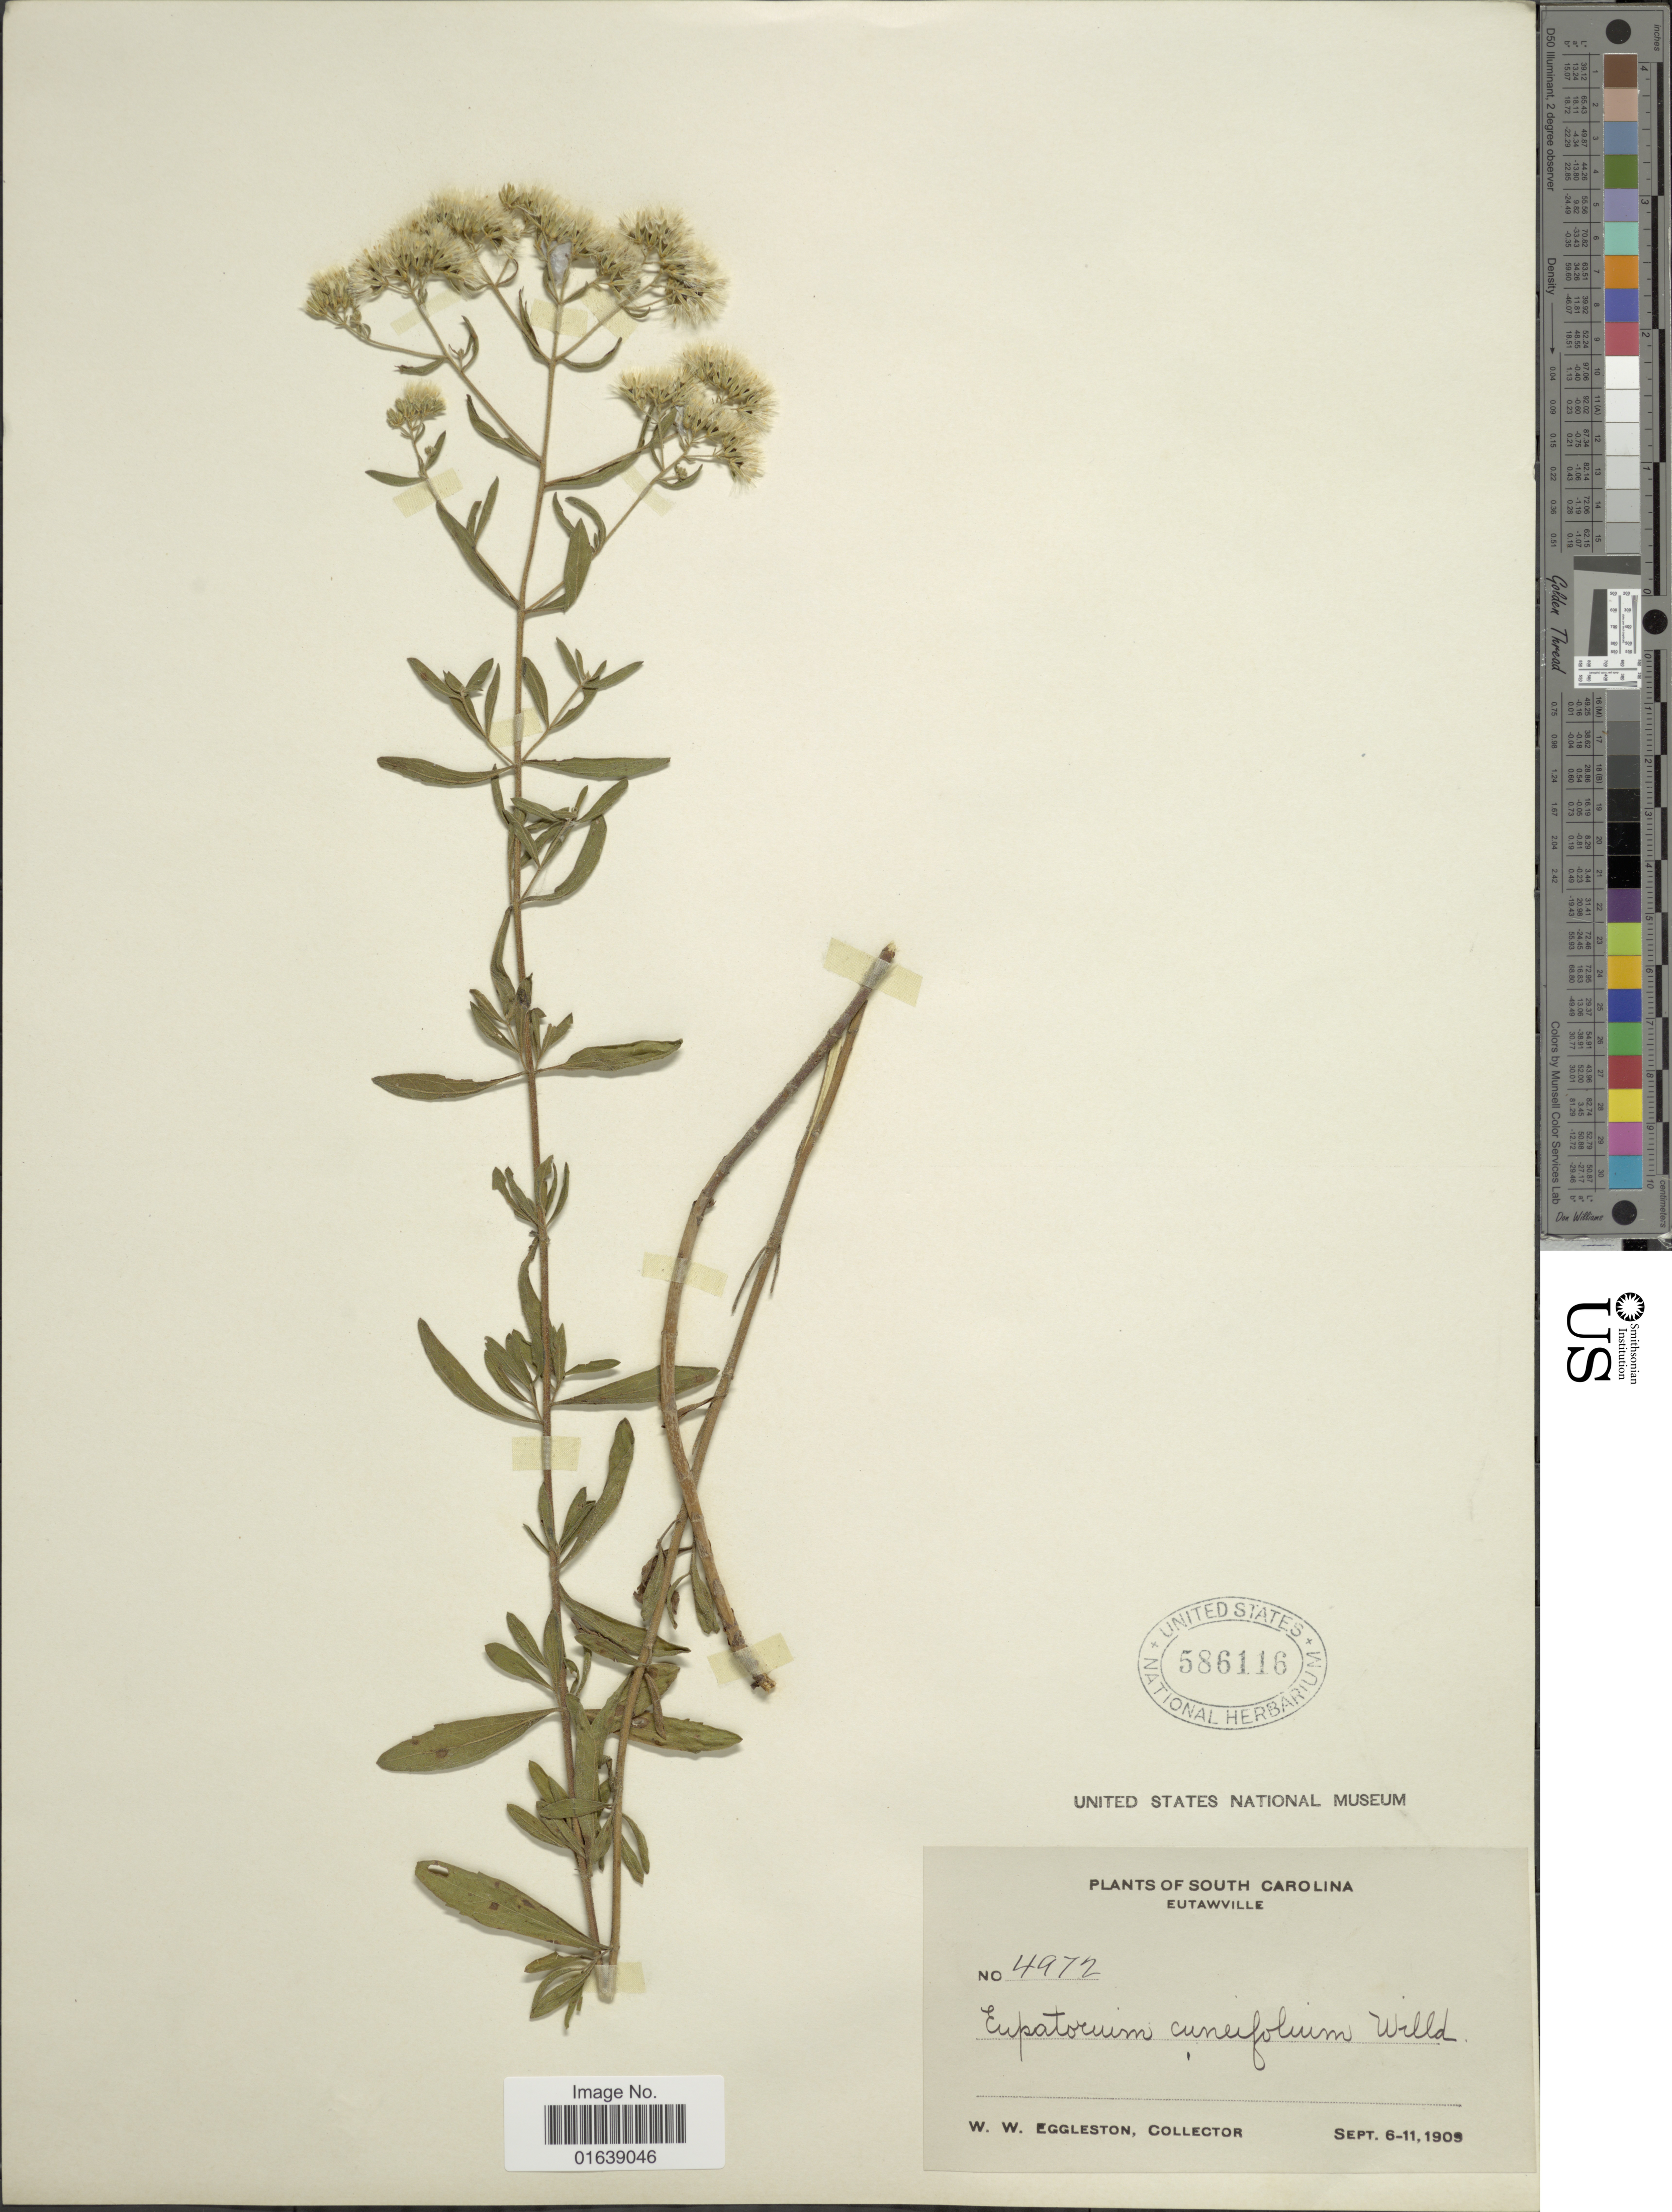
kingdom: Plantae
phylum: Tracheophyta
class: Magnoliopsida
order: Asterales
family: Asteraceae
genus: Eupatorium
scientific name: Eupatorium cuneifolium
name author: Willd.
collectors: W. W. Eggleston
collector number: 4972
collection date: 1909-09-06/1909-09-11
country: United States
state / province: South Carolina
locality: South Carolina. Eutawville.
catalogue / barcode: US 586116